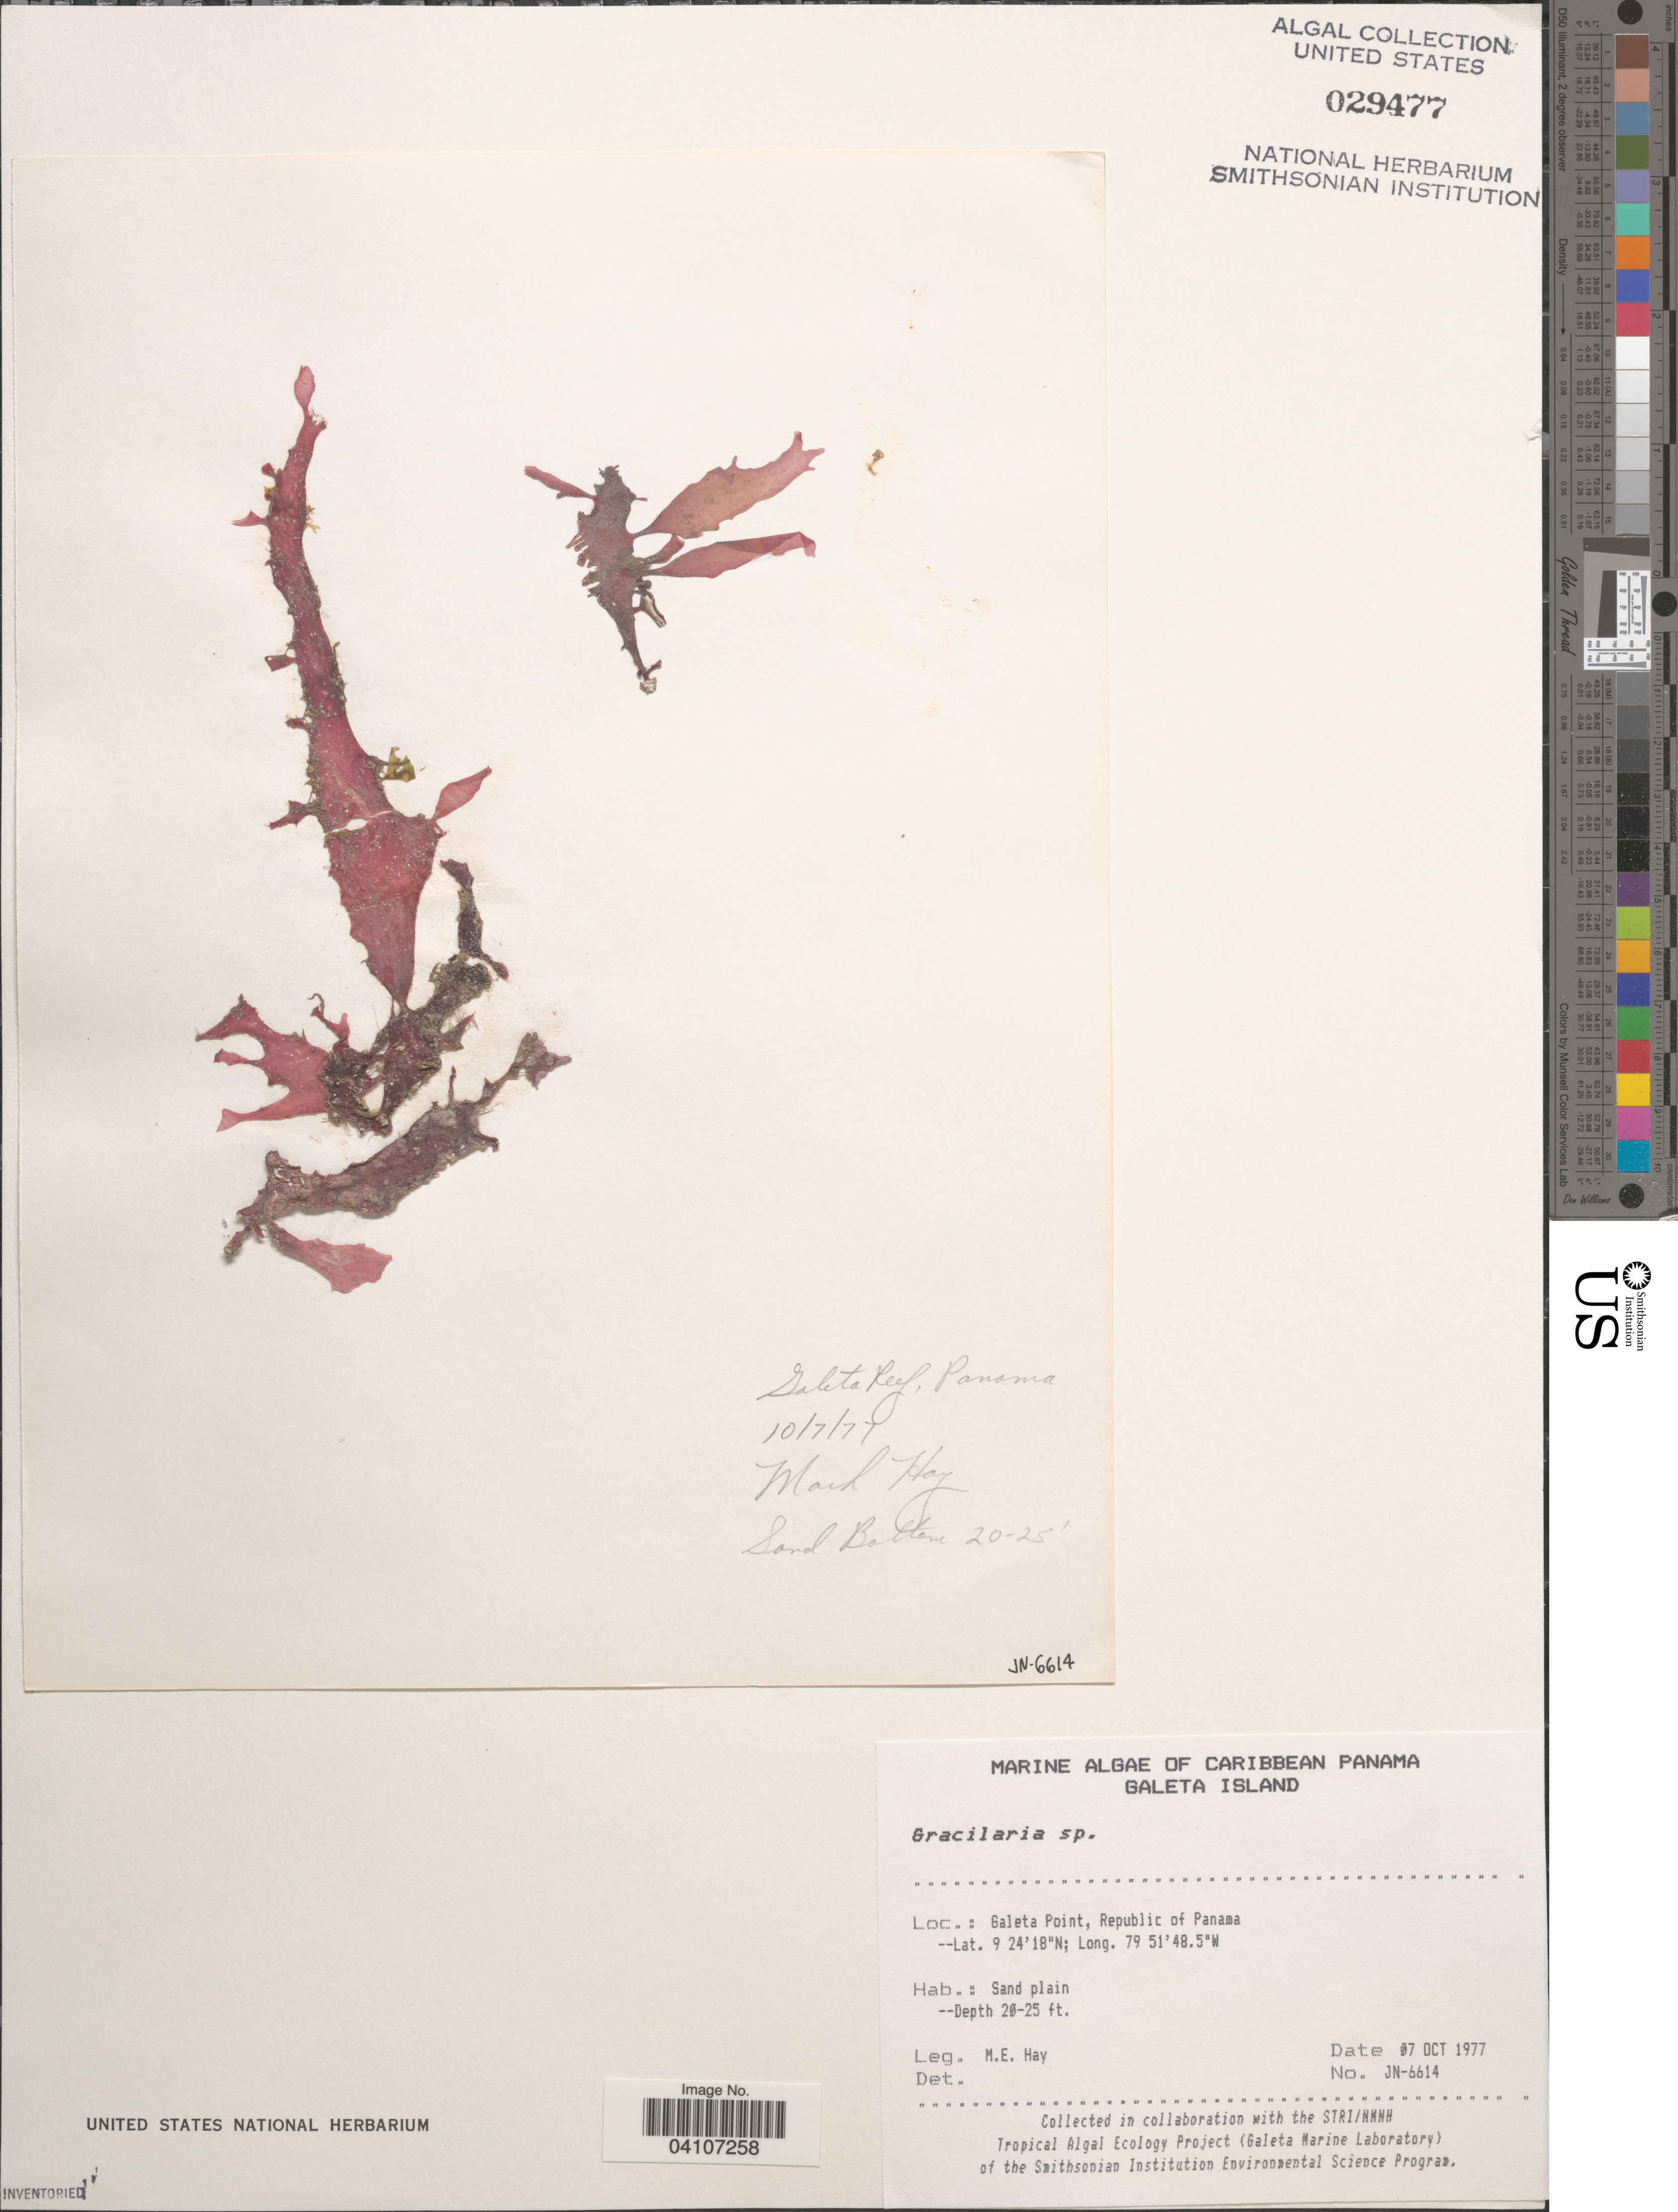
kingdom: Plantae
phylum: Rhodophyta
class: Florideophyceae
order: Gracilariales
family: Gracilariaceae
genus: Gracilaria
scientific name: Gracilaria sp.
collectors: M. E. Hay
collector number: JN-6614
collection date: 1977-10-07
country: Panama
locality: Caribbean Panama. Galeta Island. Galeta Point, Republic of Panama.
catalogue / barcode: US 29477